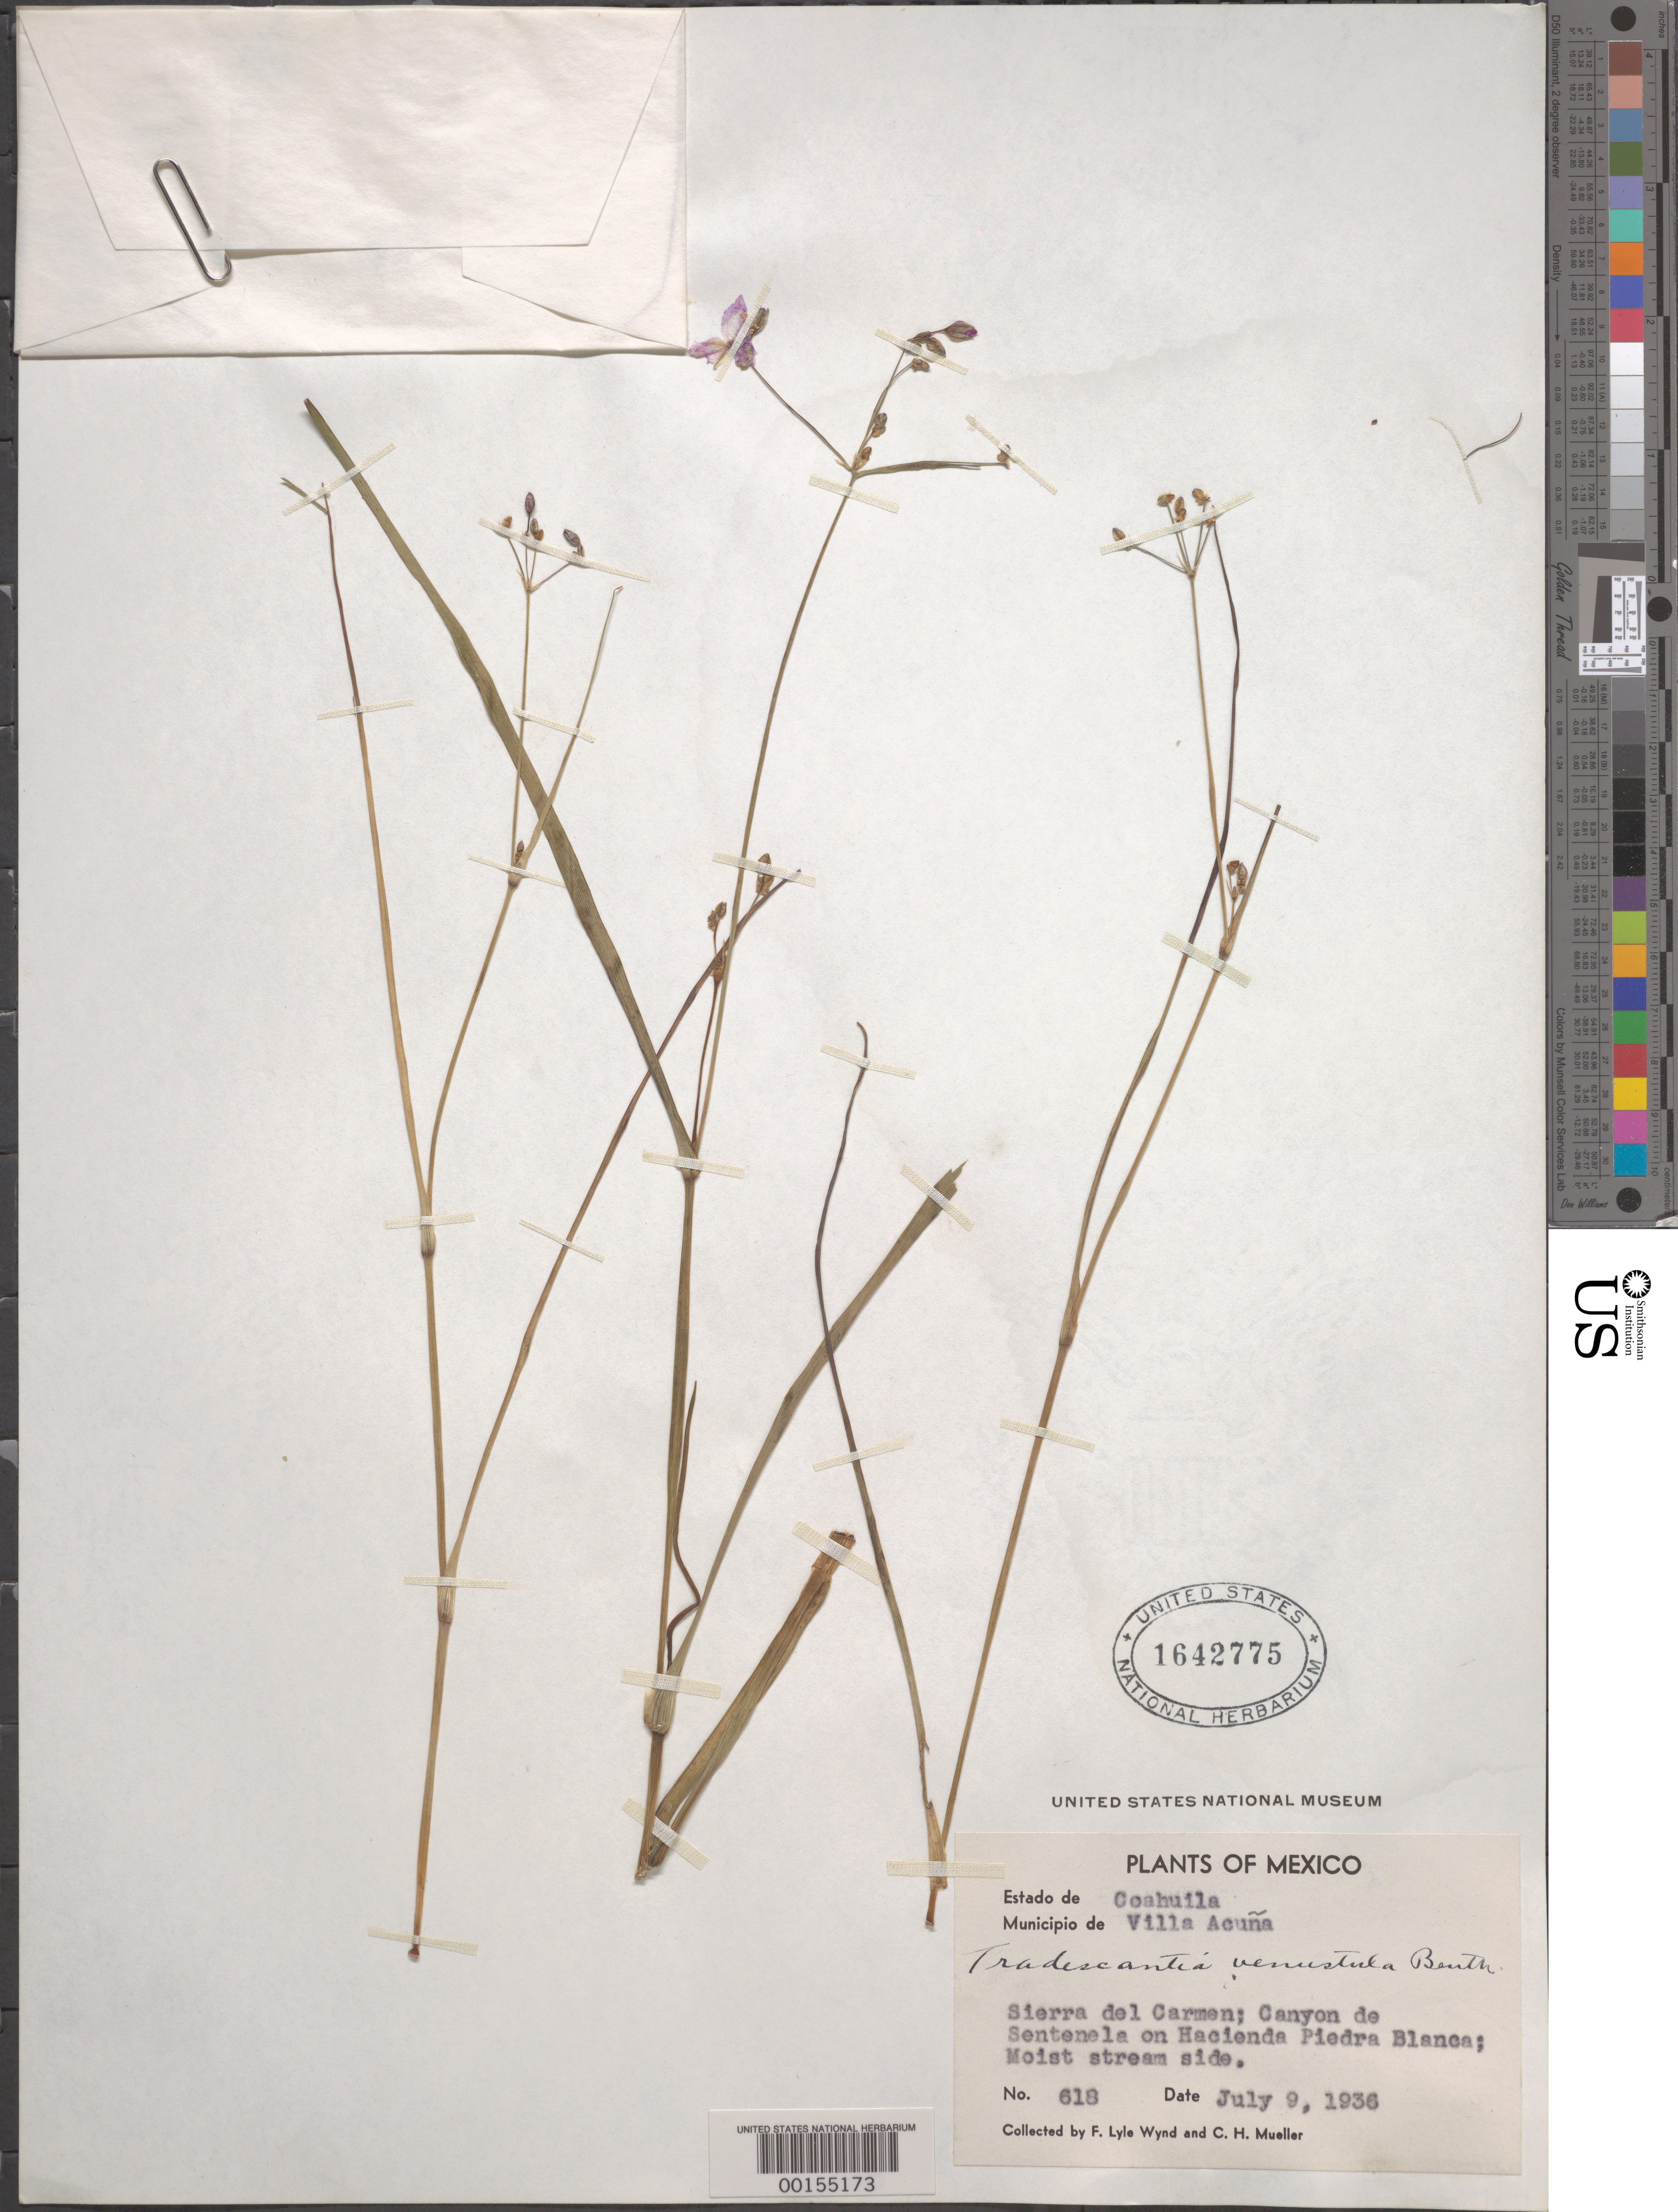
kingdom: Plantae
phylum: Tracheophyta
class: Liliopsida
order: Commelinales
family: Commelinaceae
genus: Gibasis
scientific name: Gibasis linearis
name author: (Benth.) Rohweder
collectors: F. L. Wynd & C. H. Muller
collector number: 618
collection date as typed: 09 Jul 1936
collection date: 1936-07-09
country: Mexico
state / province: Coahuila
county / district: Acuña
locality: Sierra del Carmen, Canyon de Sentenela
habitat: Moist streambank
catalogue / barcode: US 1642775